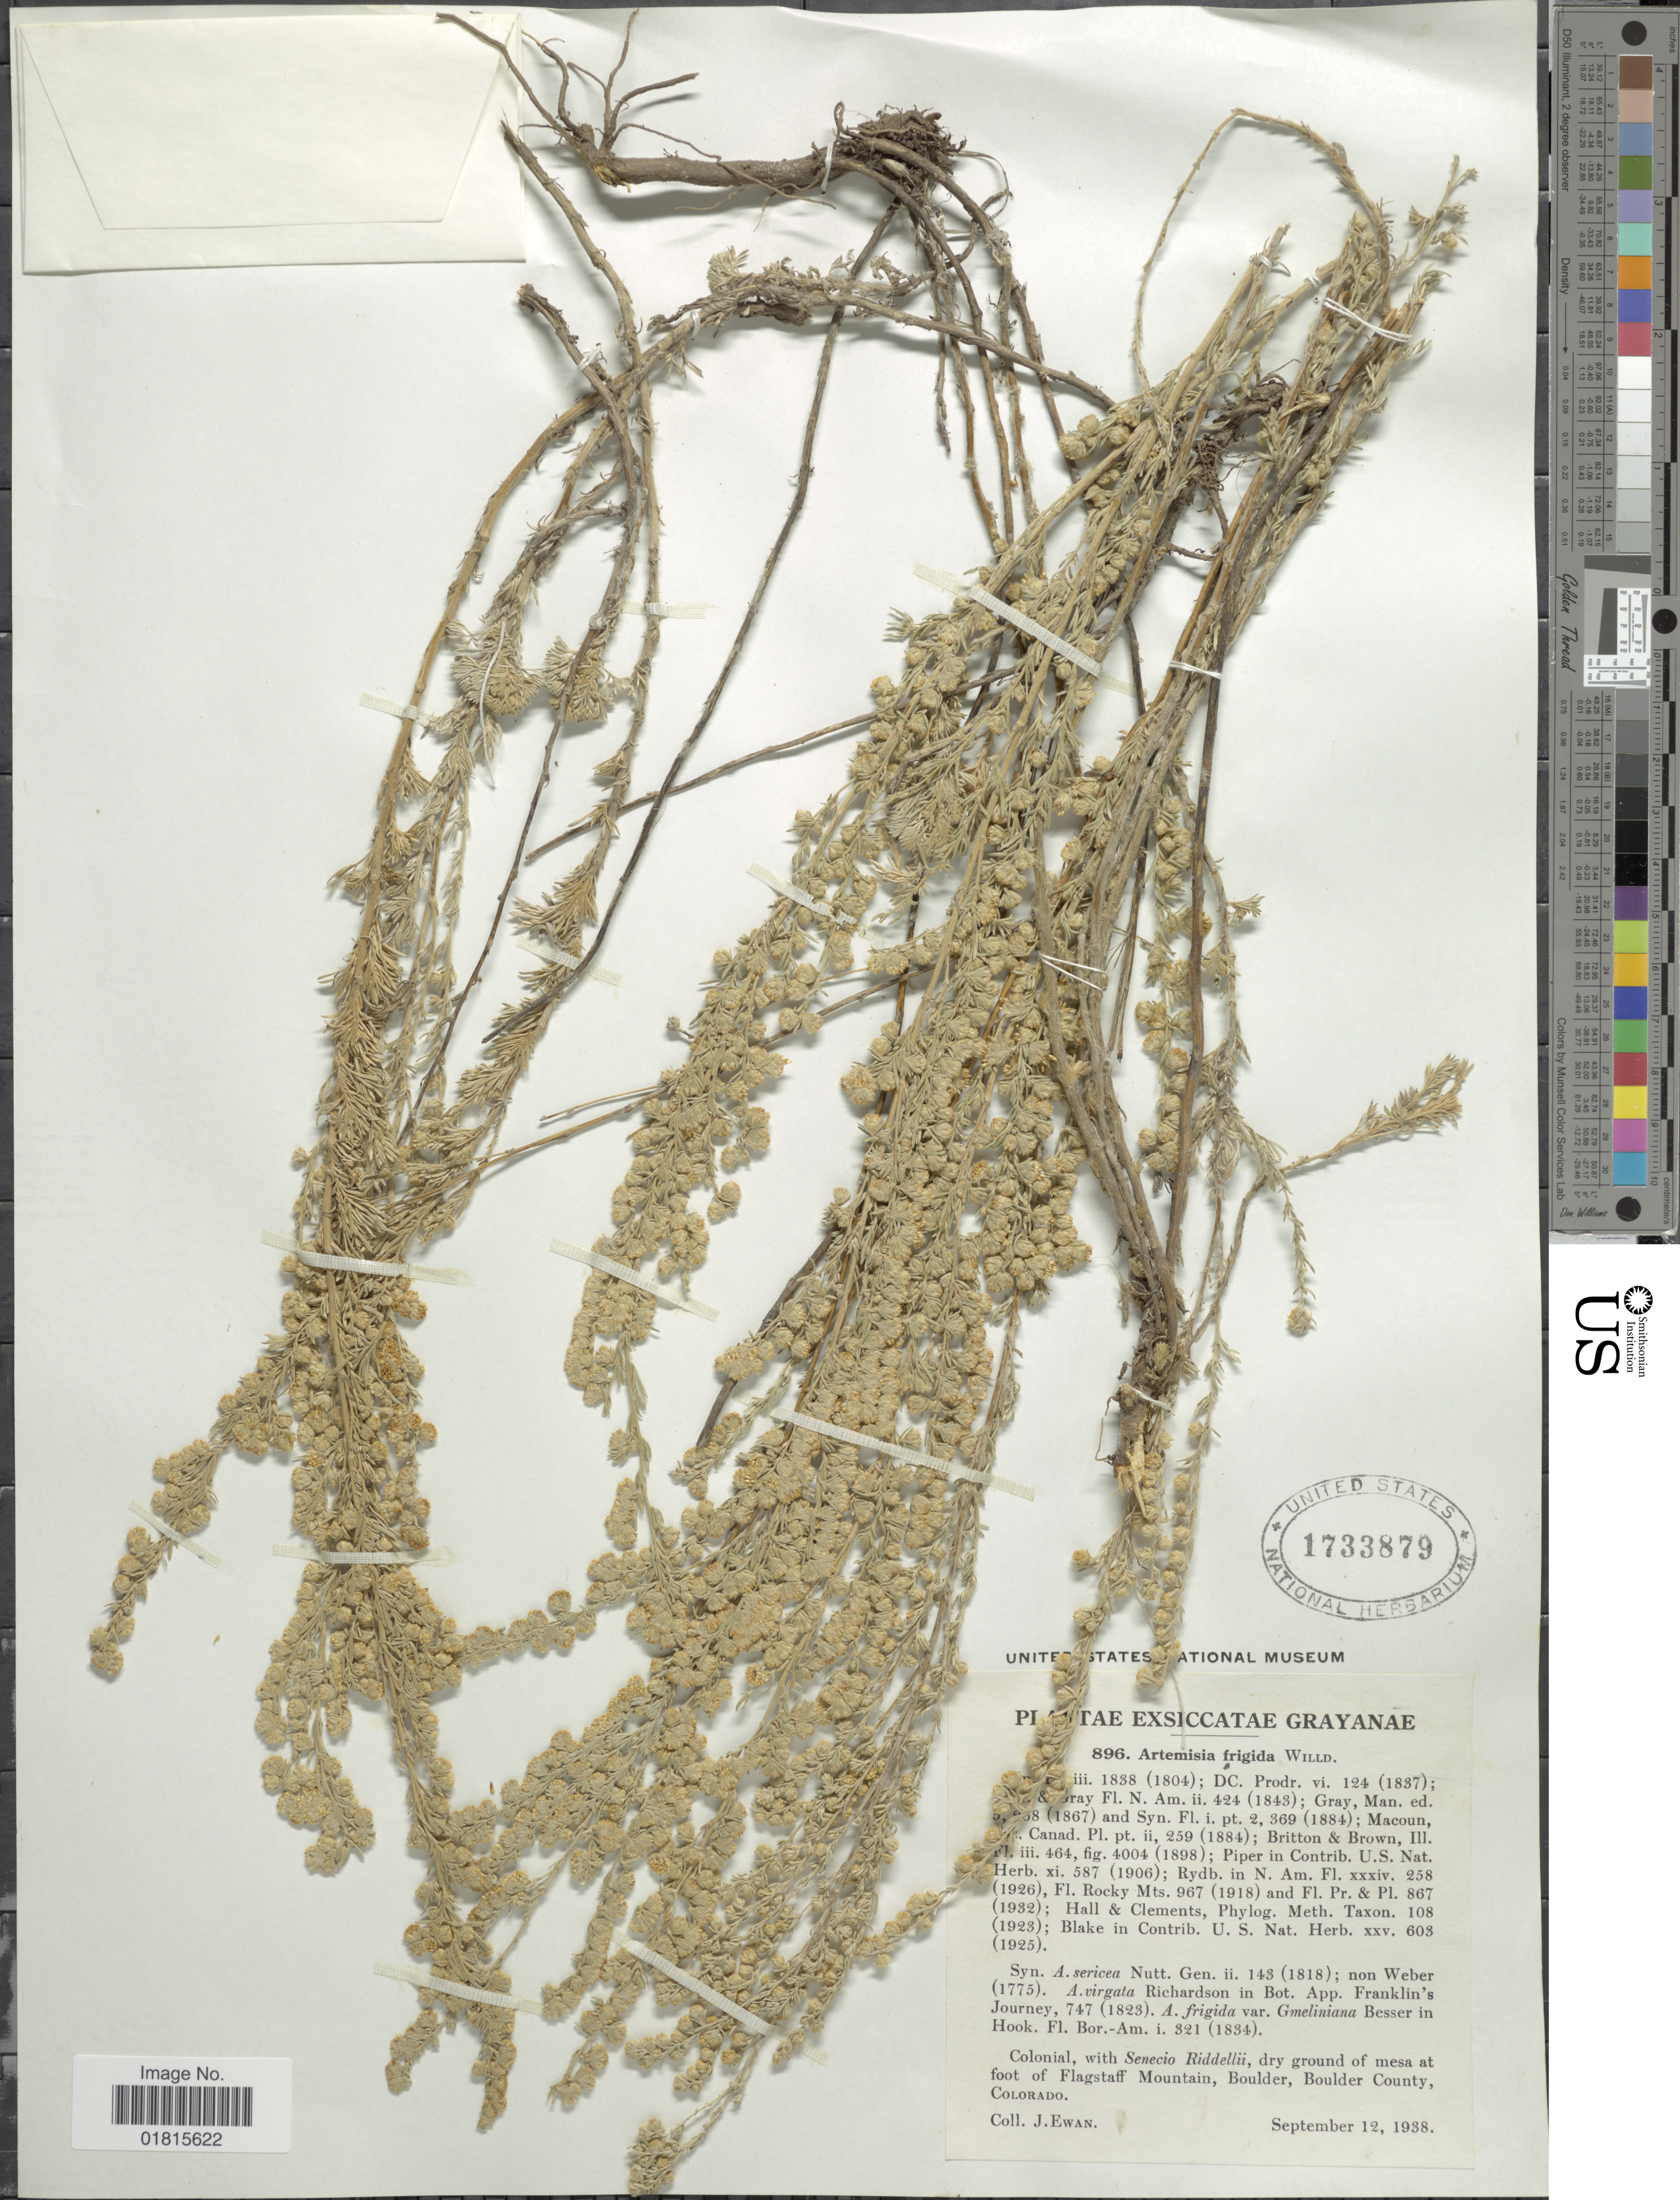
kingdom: Plantae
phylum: Tracheophyta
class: Magnoliopsida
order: Asterales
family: Asteraceae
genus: Artemisia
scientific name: Artemisia frigida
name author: Willd.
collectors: J. A. Ewan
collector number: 896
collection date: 1938-09-12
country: United States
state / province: Colorado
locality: Dry ground of mesa at foot of Flagstaff Mountain, Boulder, Boulder County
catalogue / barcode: US 1733879